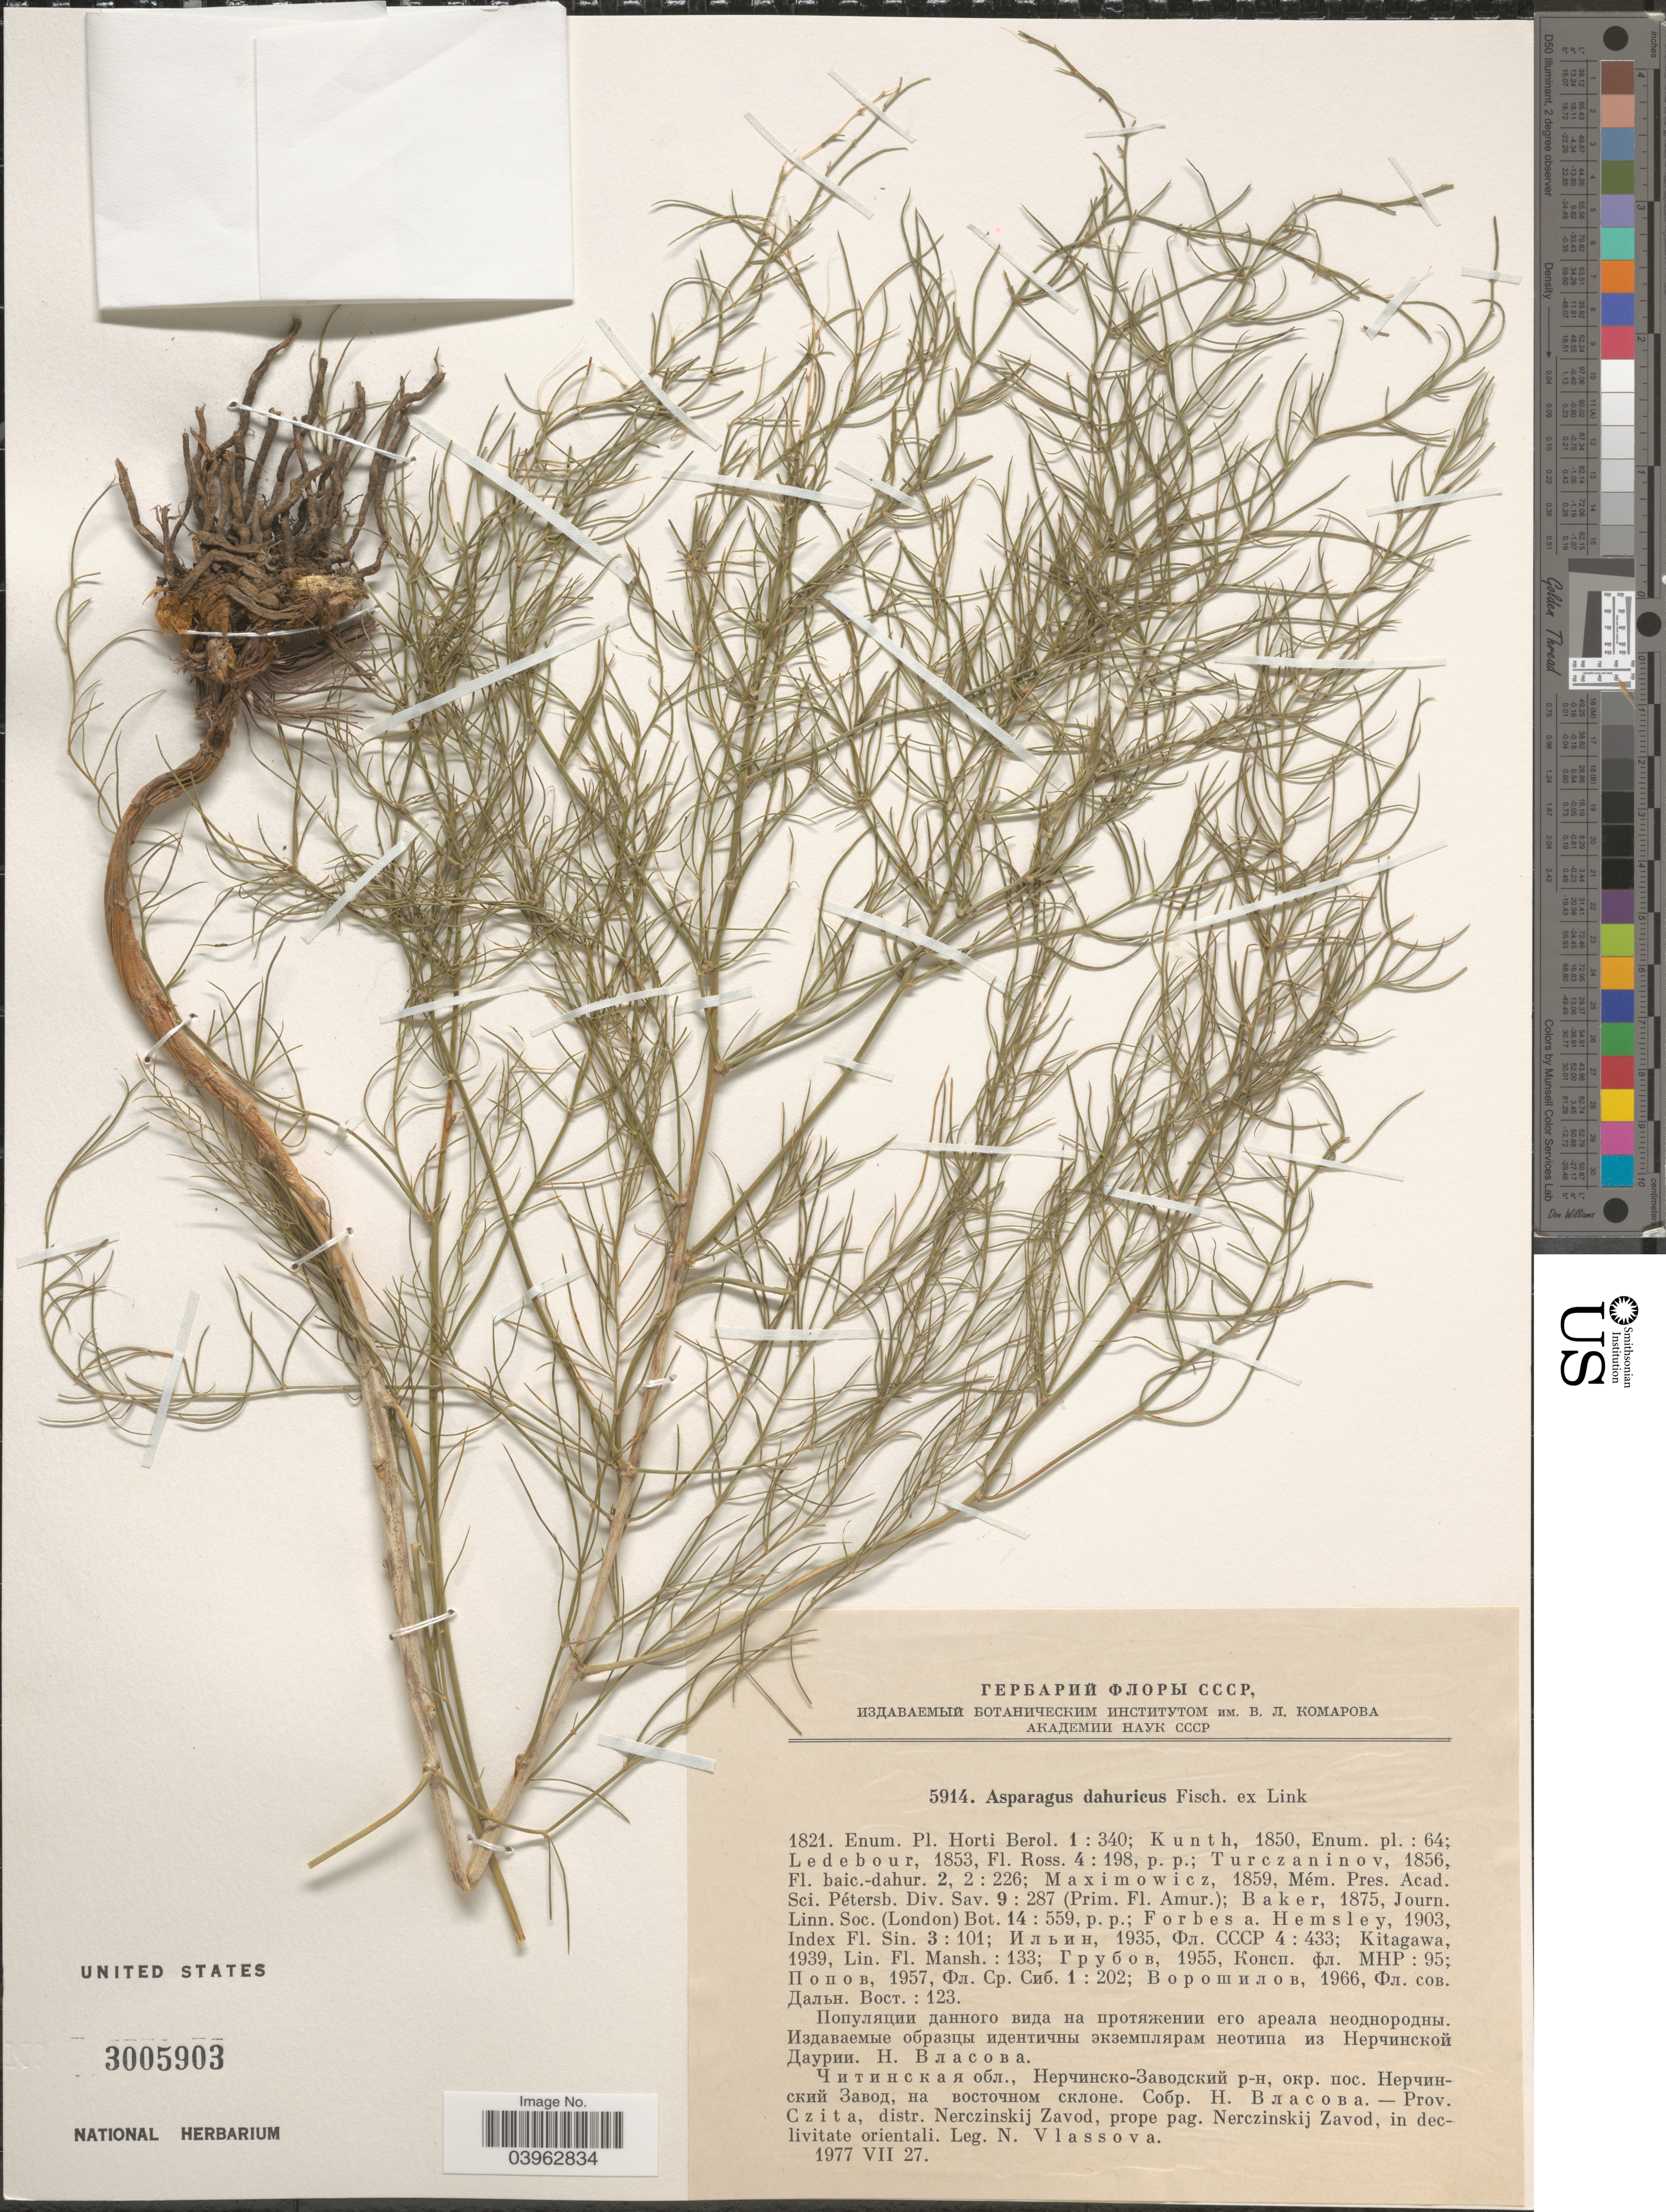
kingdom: Plantae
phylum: Tracheophyta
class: Liliopsida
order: Asparagales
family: Asparagaceae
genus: Asparagus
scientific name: Asparagus davuricus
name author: Fisch. ex Link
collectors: N. Vlassova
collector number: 5914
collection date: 1977-07-27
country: Russian Federation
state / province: Zabaykalsky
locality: Prov. Czita, distr. Nerczinskij Zavod, prope pag. Nerczinskij Zavod, in declivitate orientali.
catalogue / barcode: US 3005903